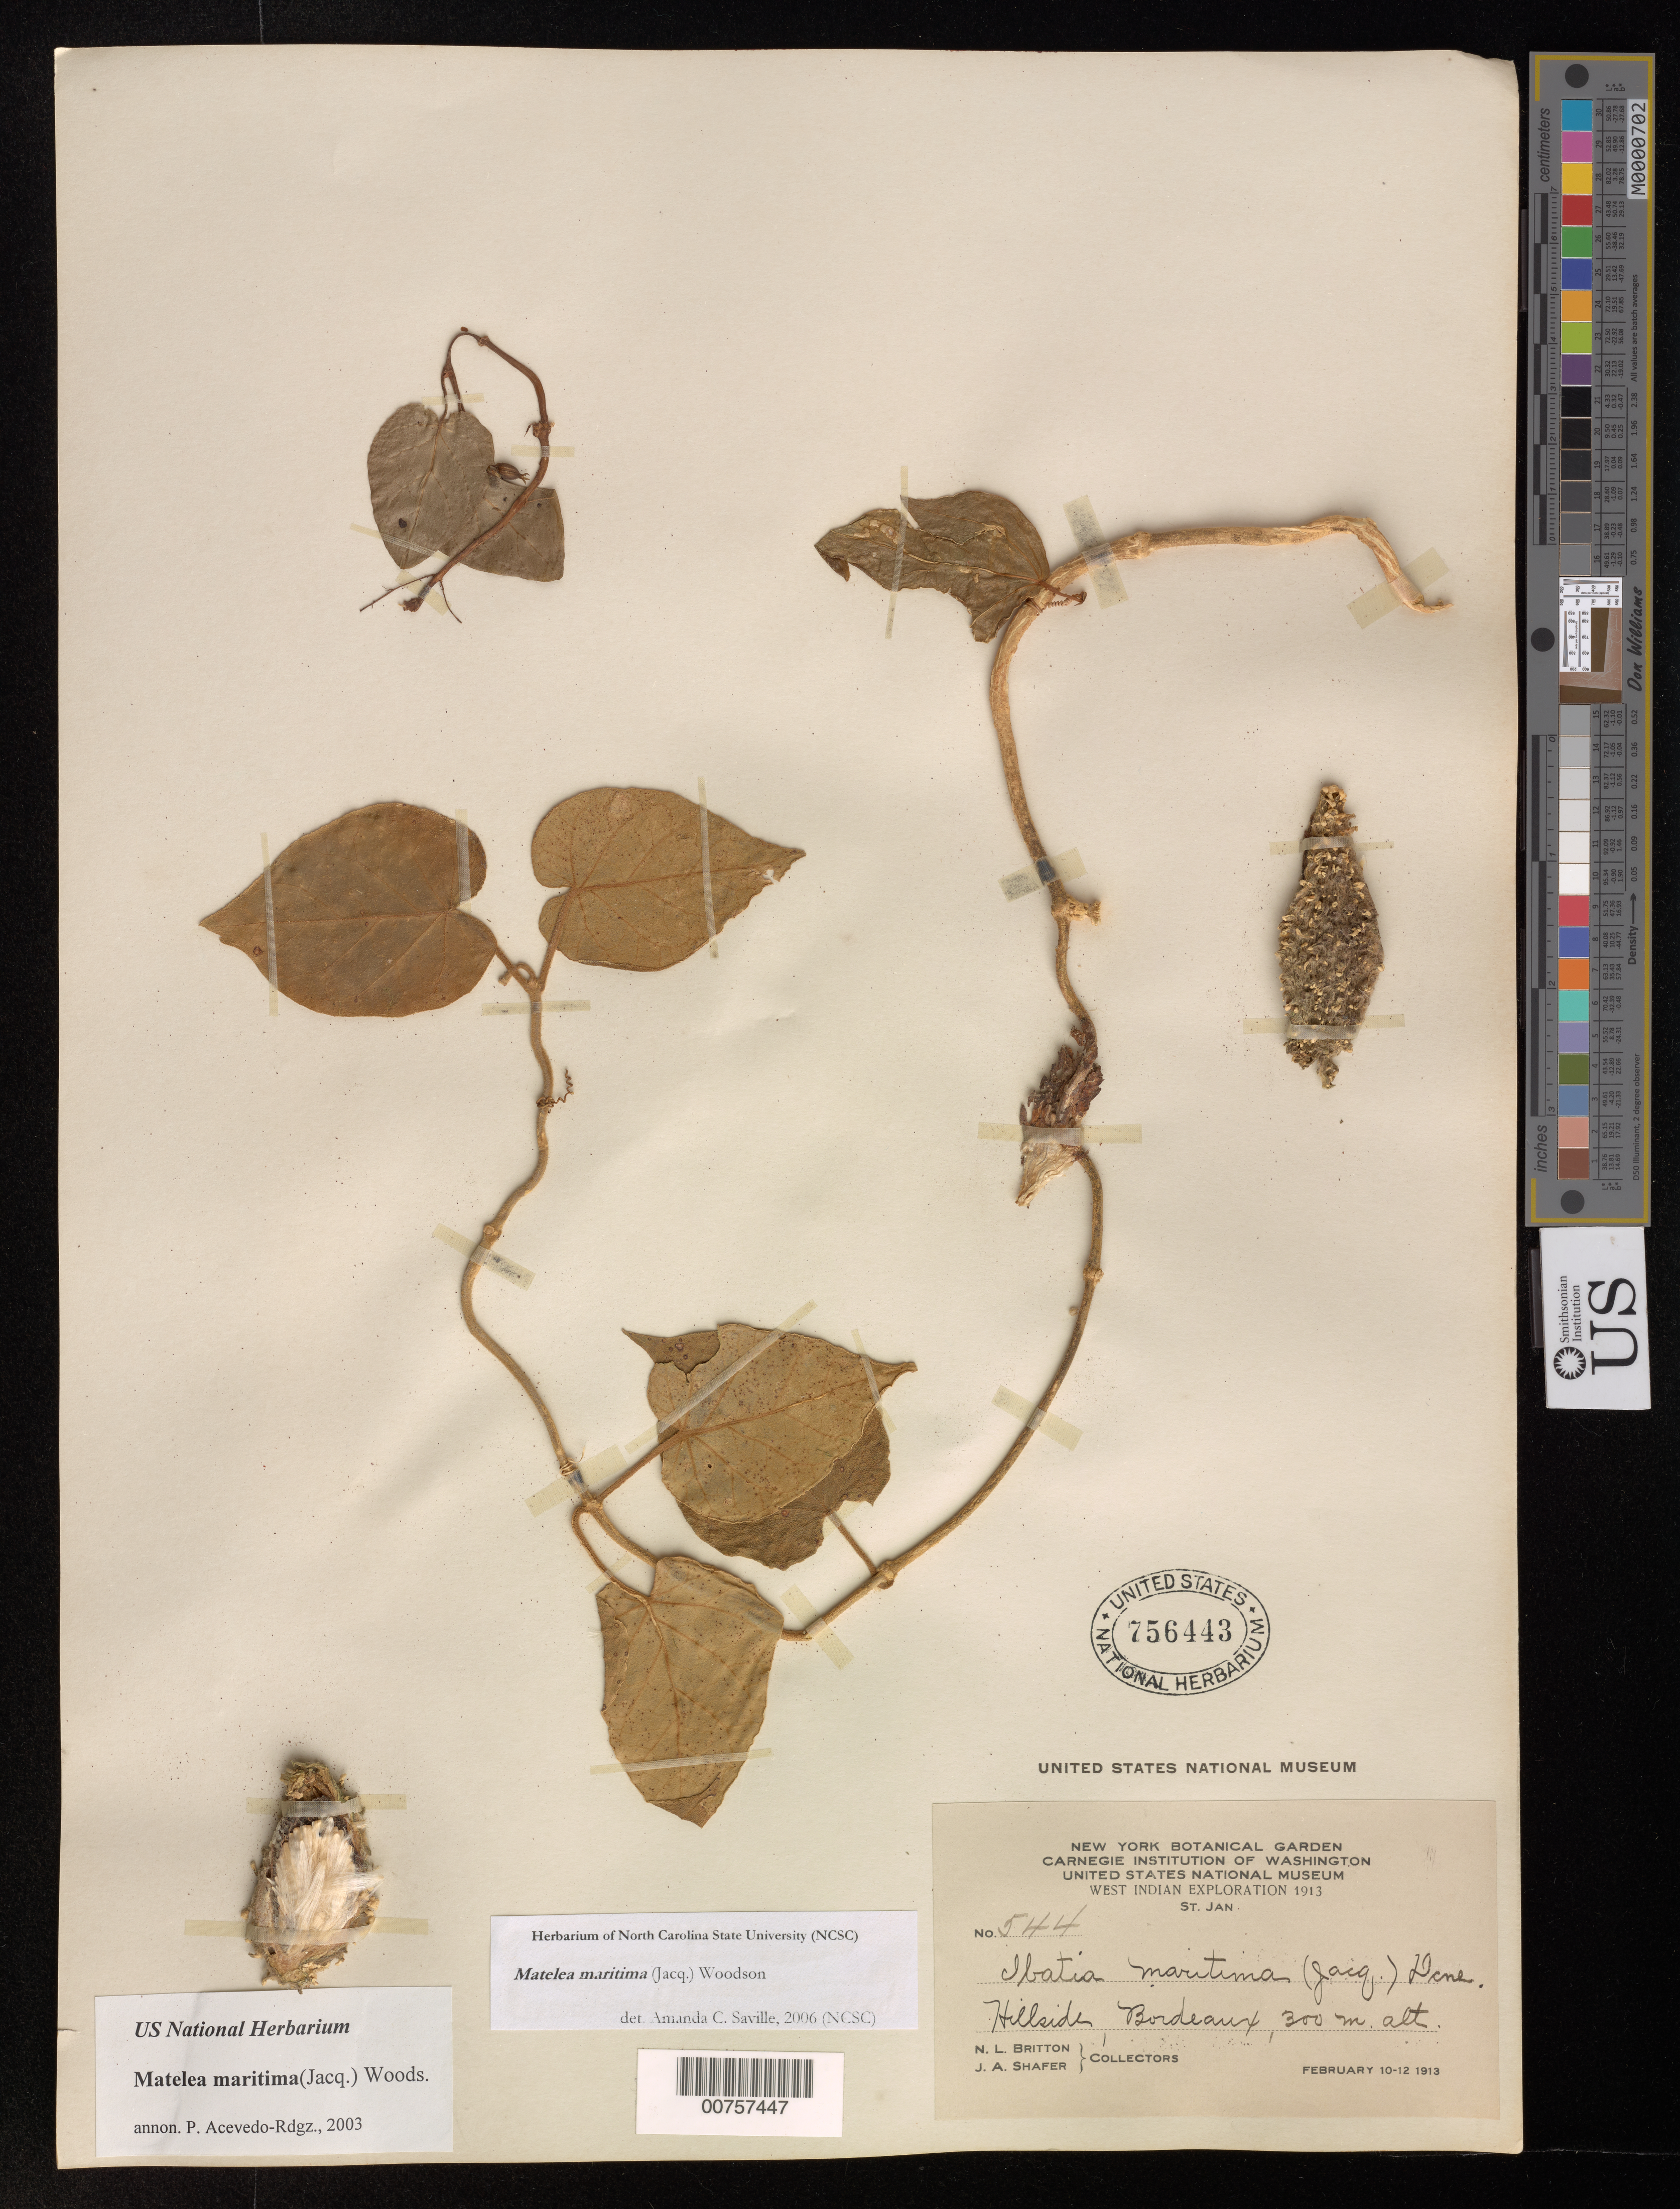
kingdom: Plantae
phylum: Tracheophyta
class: Magnoliopsida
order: Gentianales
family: Apocynaceae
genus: Matelea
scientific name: Matelea maritima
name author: (Jacq.) Woodson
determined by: Acevedo-Rodríguez, P., (BOT), Smithsonian Institution - National Museum of Natural History (UNITED STATES)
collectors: N. Britton & J. A. Shafer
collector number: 544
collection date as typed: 10 Feb 1913 to 12 Feb 1913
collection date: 1913-02-10/1913-02-12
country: U.S. Virgin Islands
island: St. John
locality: Bordeaux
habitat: Hillside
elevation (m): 300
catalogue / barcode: US 756443